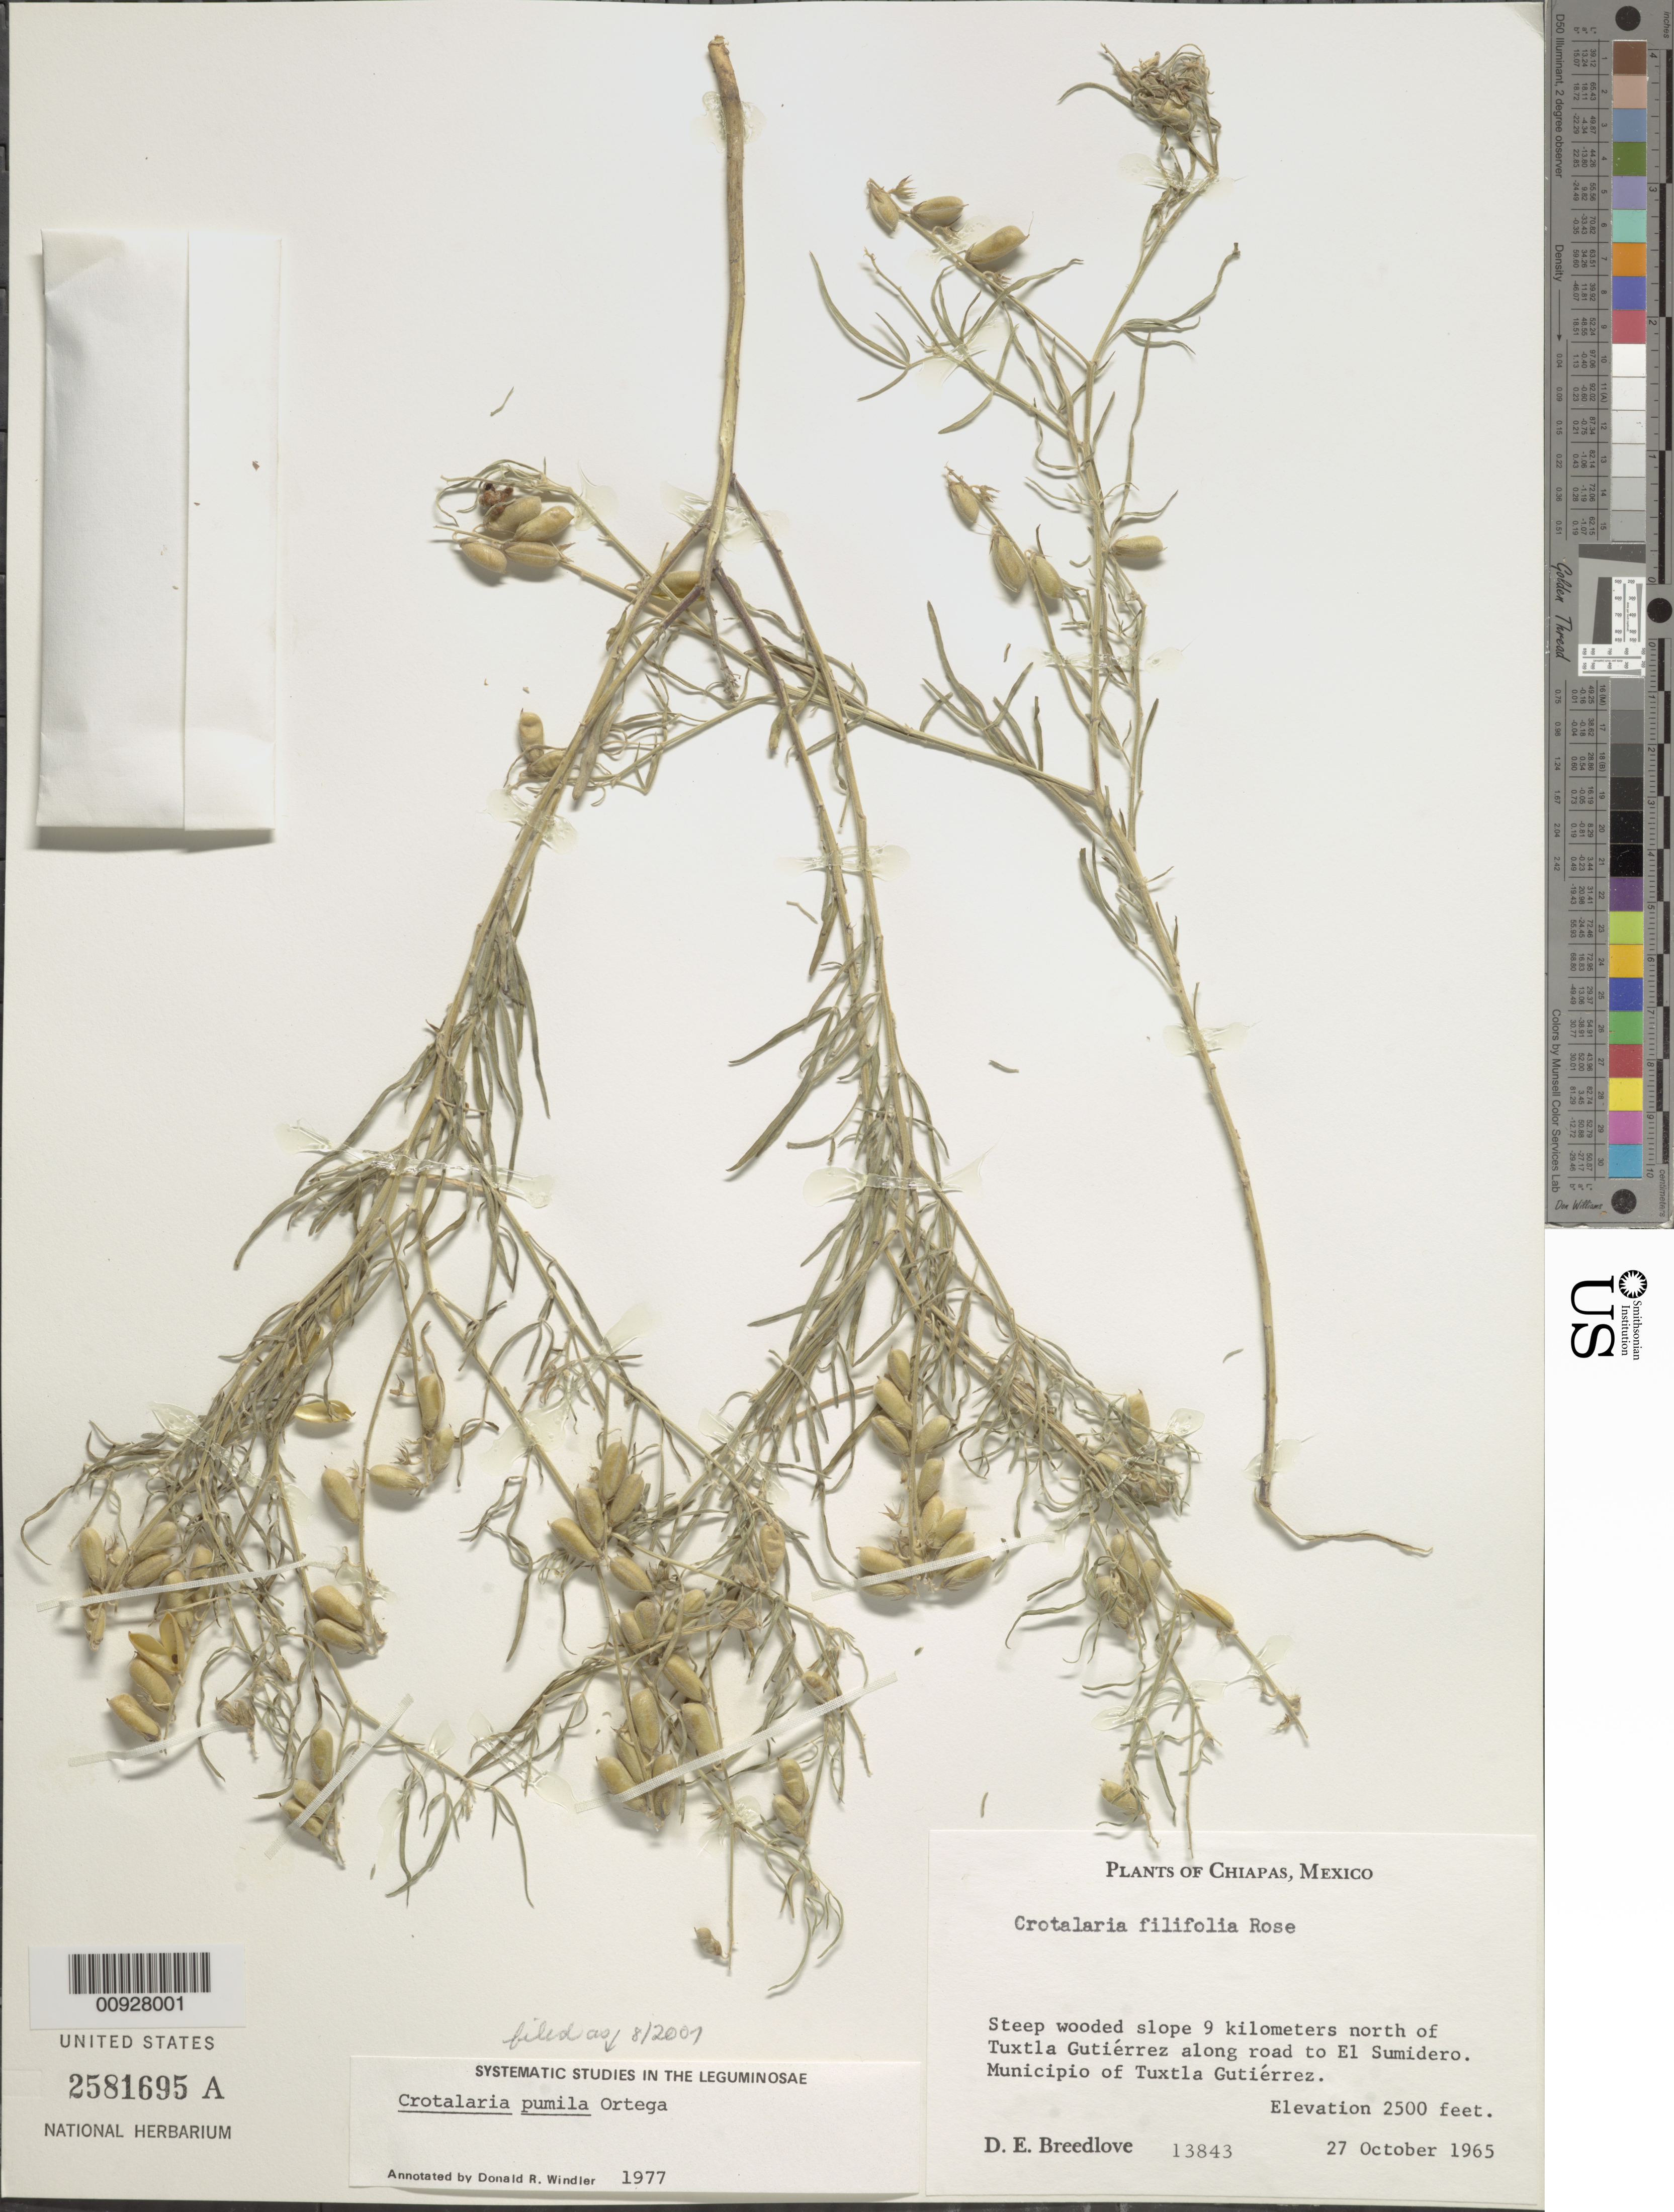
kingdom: Plantae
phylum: Tracheophyta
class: Magnoliopsida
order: Fabales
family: Fabaceae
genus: Crotalaria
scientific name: Crotalaria pumila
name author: Ortega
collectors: D. E. Breedlove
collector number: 13843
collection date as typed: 27 Oct 1965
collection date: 1965-10-27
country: Mexico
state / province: Chiapas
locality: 9 kilometers north of Tuxtla Gutiérrez along road to El Sumidero. Municipio of Tuxtla Gutiérrez, Chiapas.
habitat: Steep wooded slope.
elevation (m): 762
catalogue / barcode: US 2581695A